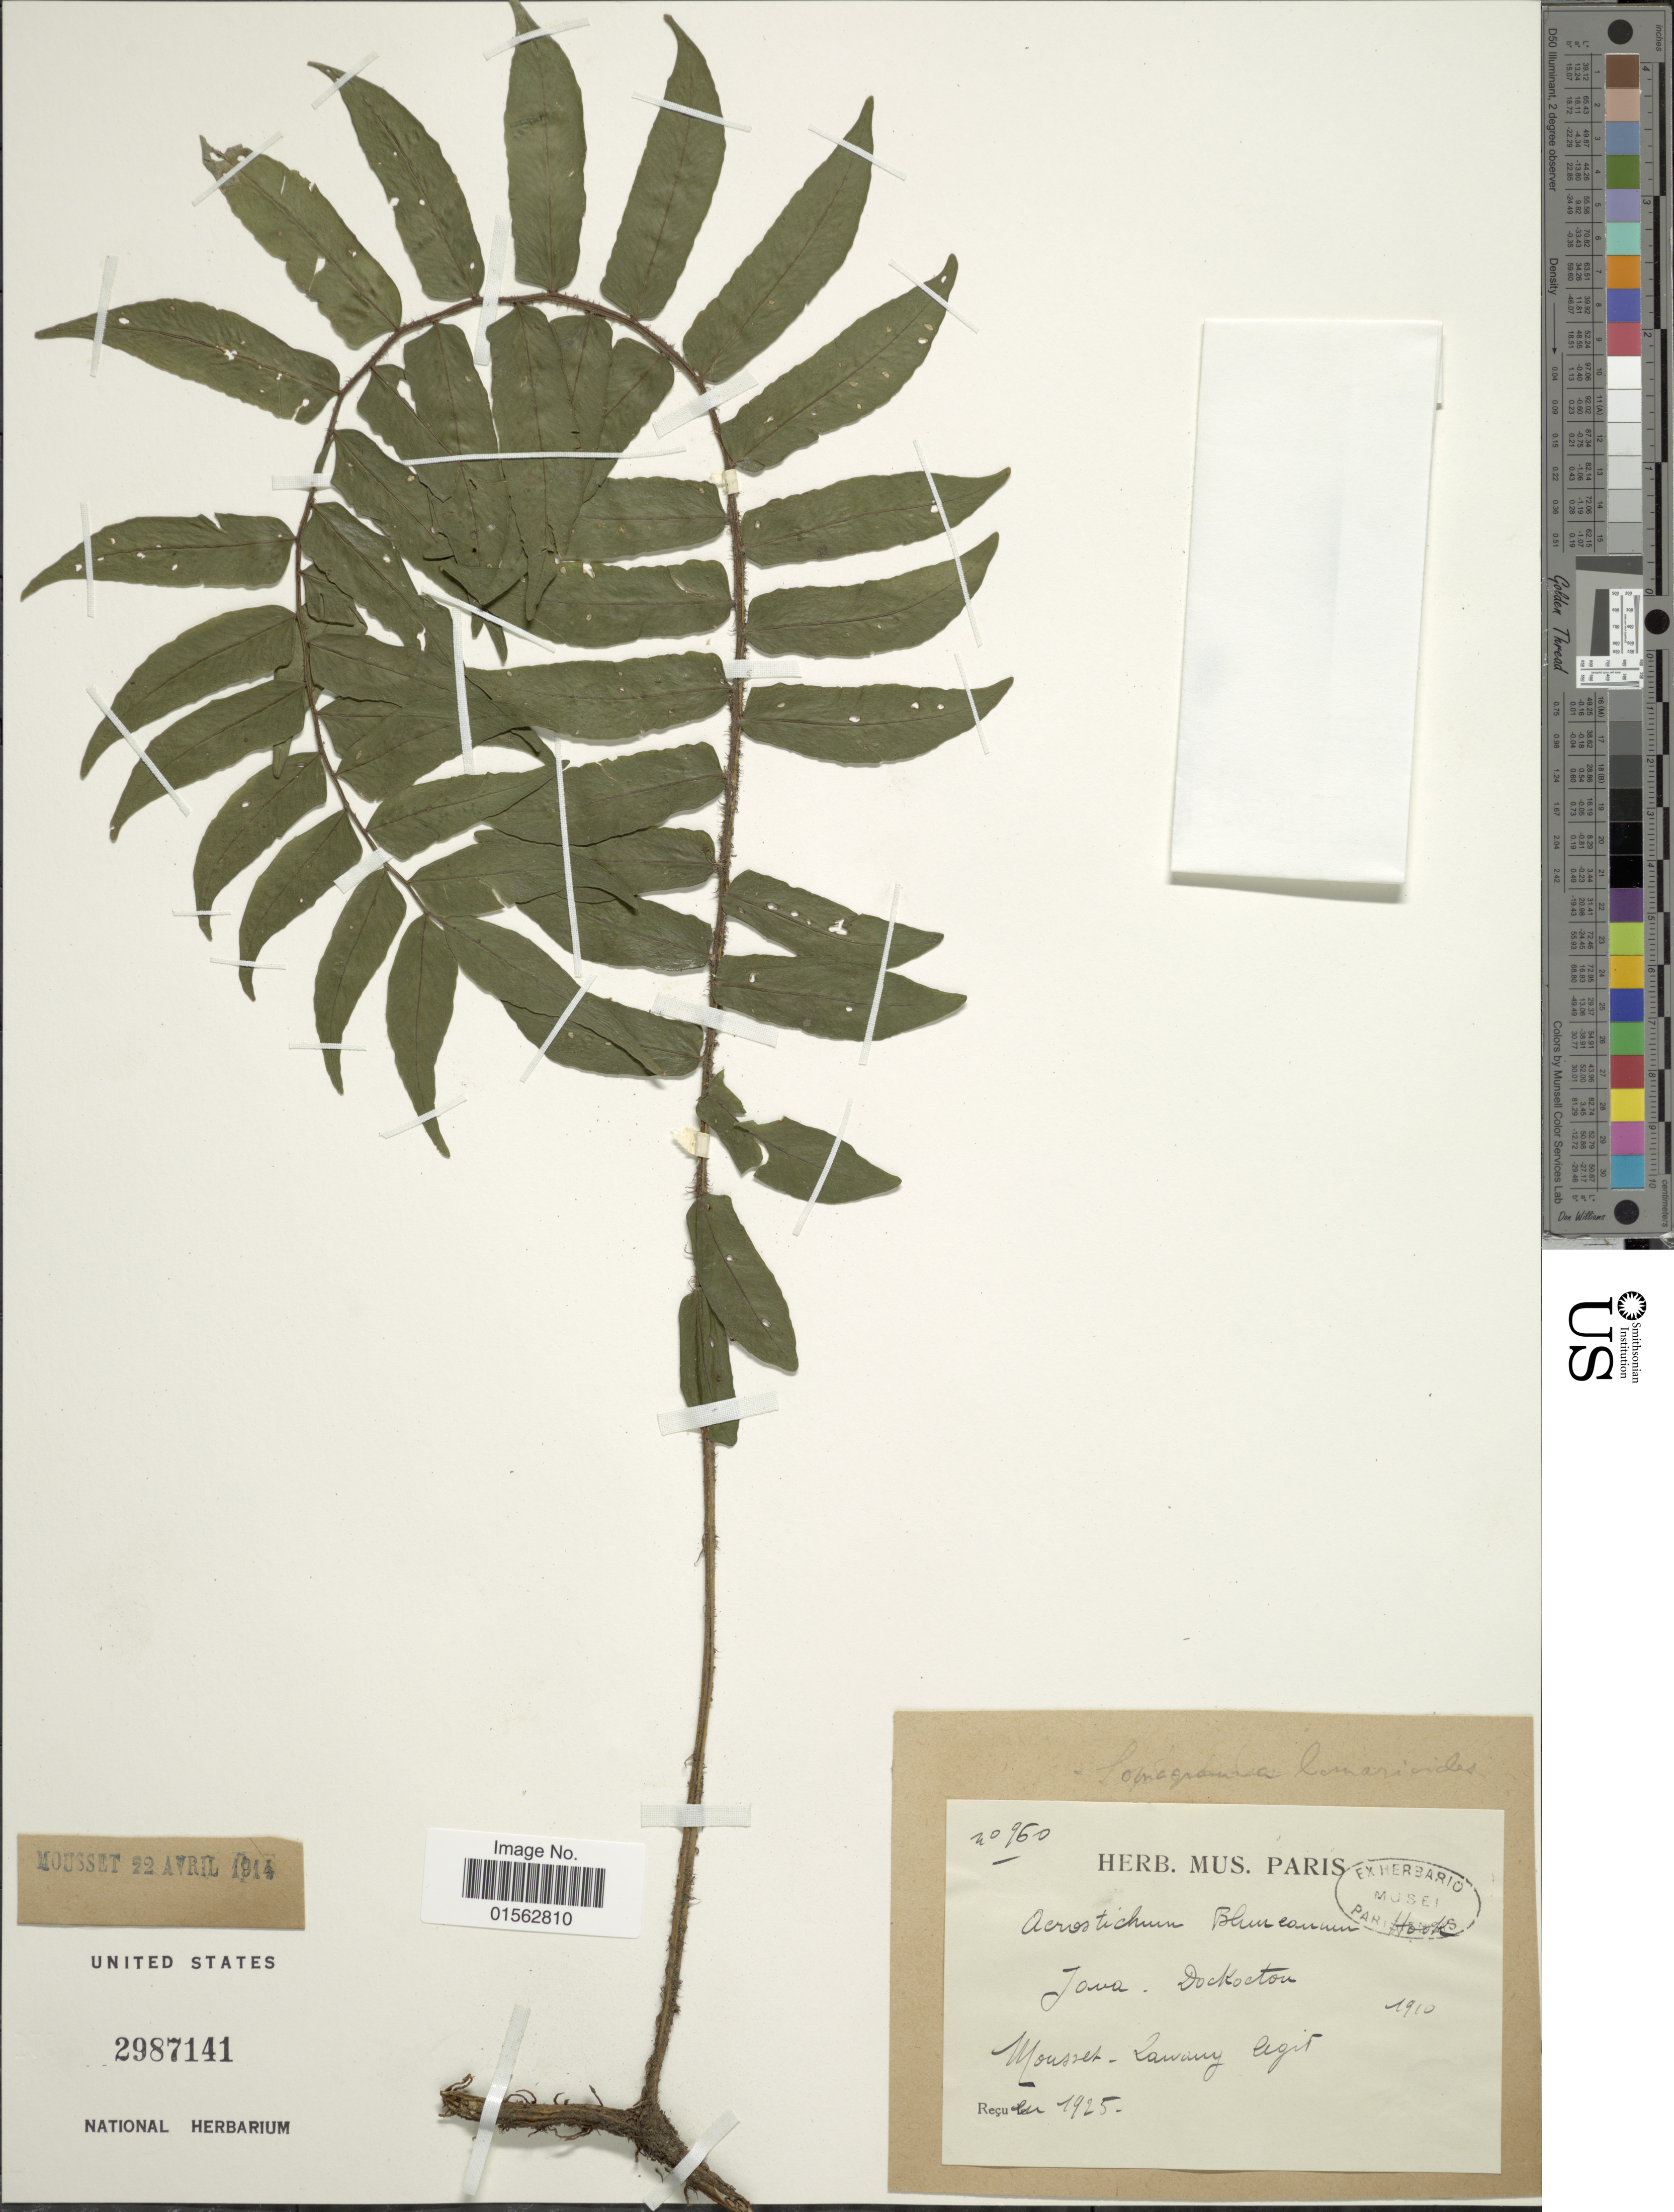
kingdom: Plantae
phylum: Tracheophyta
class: Polypodiopsida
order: Polypodiales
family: Dryopteridaceae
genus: Lomagramma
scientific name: Lomagramma lomarioides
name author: (Blume) J. Sm.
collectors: Mousset-Lawang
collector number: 960*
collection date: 1925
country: Indonesia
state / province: Java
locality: Dockoctou [interpreted]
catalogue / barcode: US 2987141